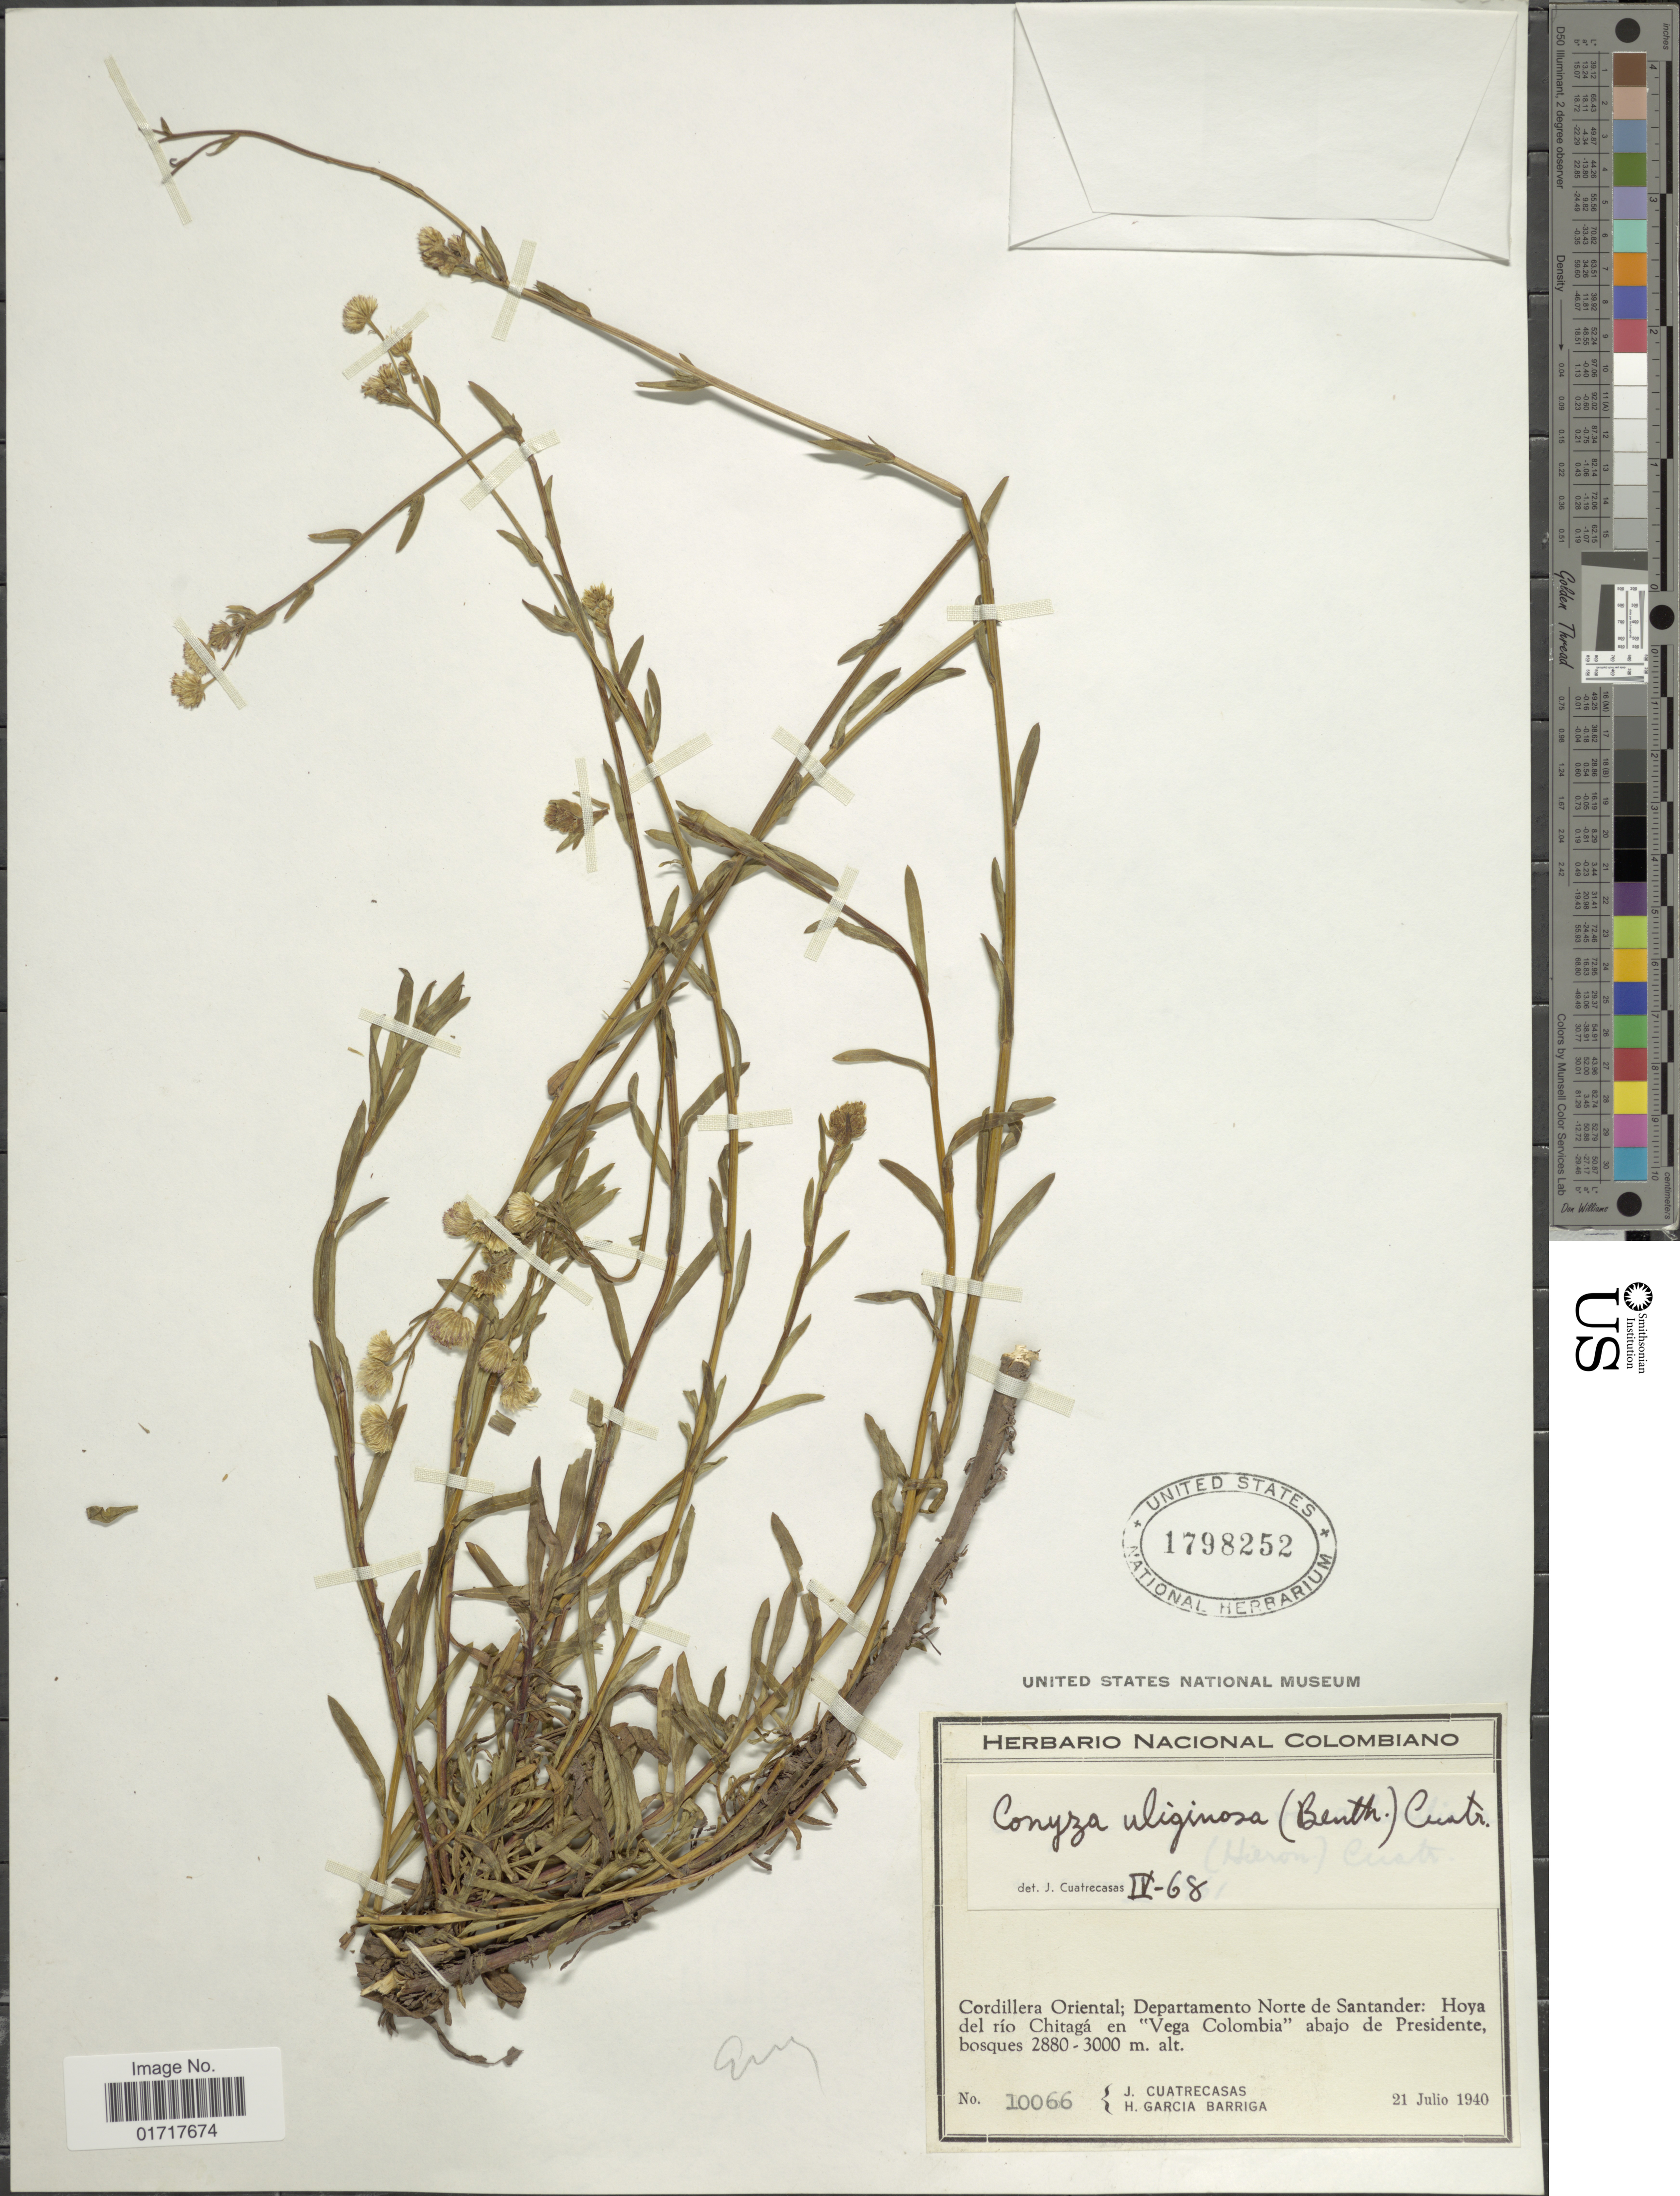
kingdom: Plantae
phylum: Tracheophyta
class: Magnoliopsida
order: Asterales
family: Asteraceae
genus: Conyza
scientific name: Conyza uliginosa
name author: (Benth.) Cuatrec.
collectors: J. Cuatrecasas & H. García Barriga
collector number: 10066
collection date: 1940-07-21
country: Colombia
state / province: Norte de Santander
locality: Cordillera Oriental; Departamento Norte de Santander: Hoya del rio Chitaga en Vega Colombia abajo de Presidente bosques.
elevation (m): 2880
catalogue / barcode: US 1798252